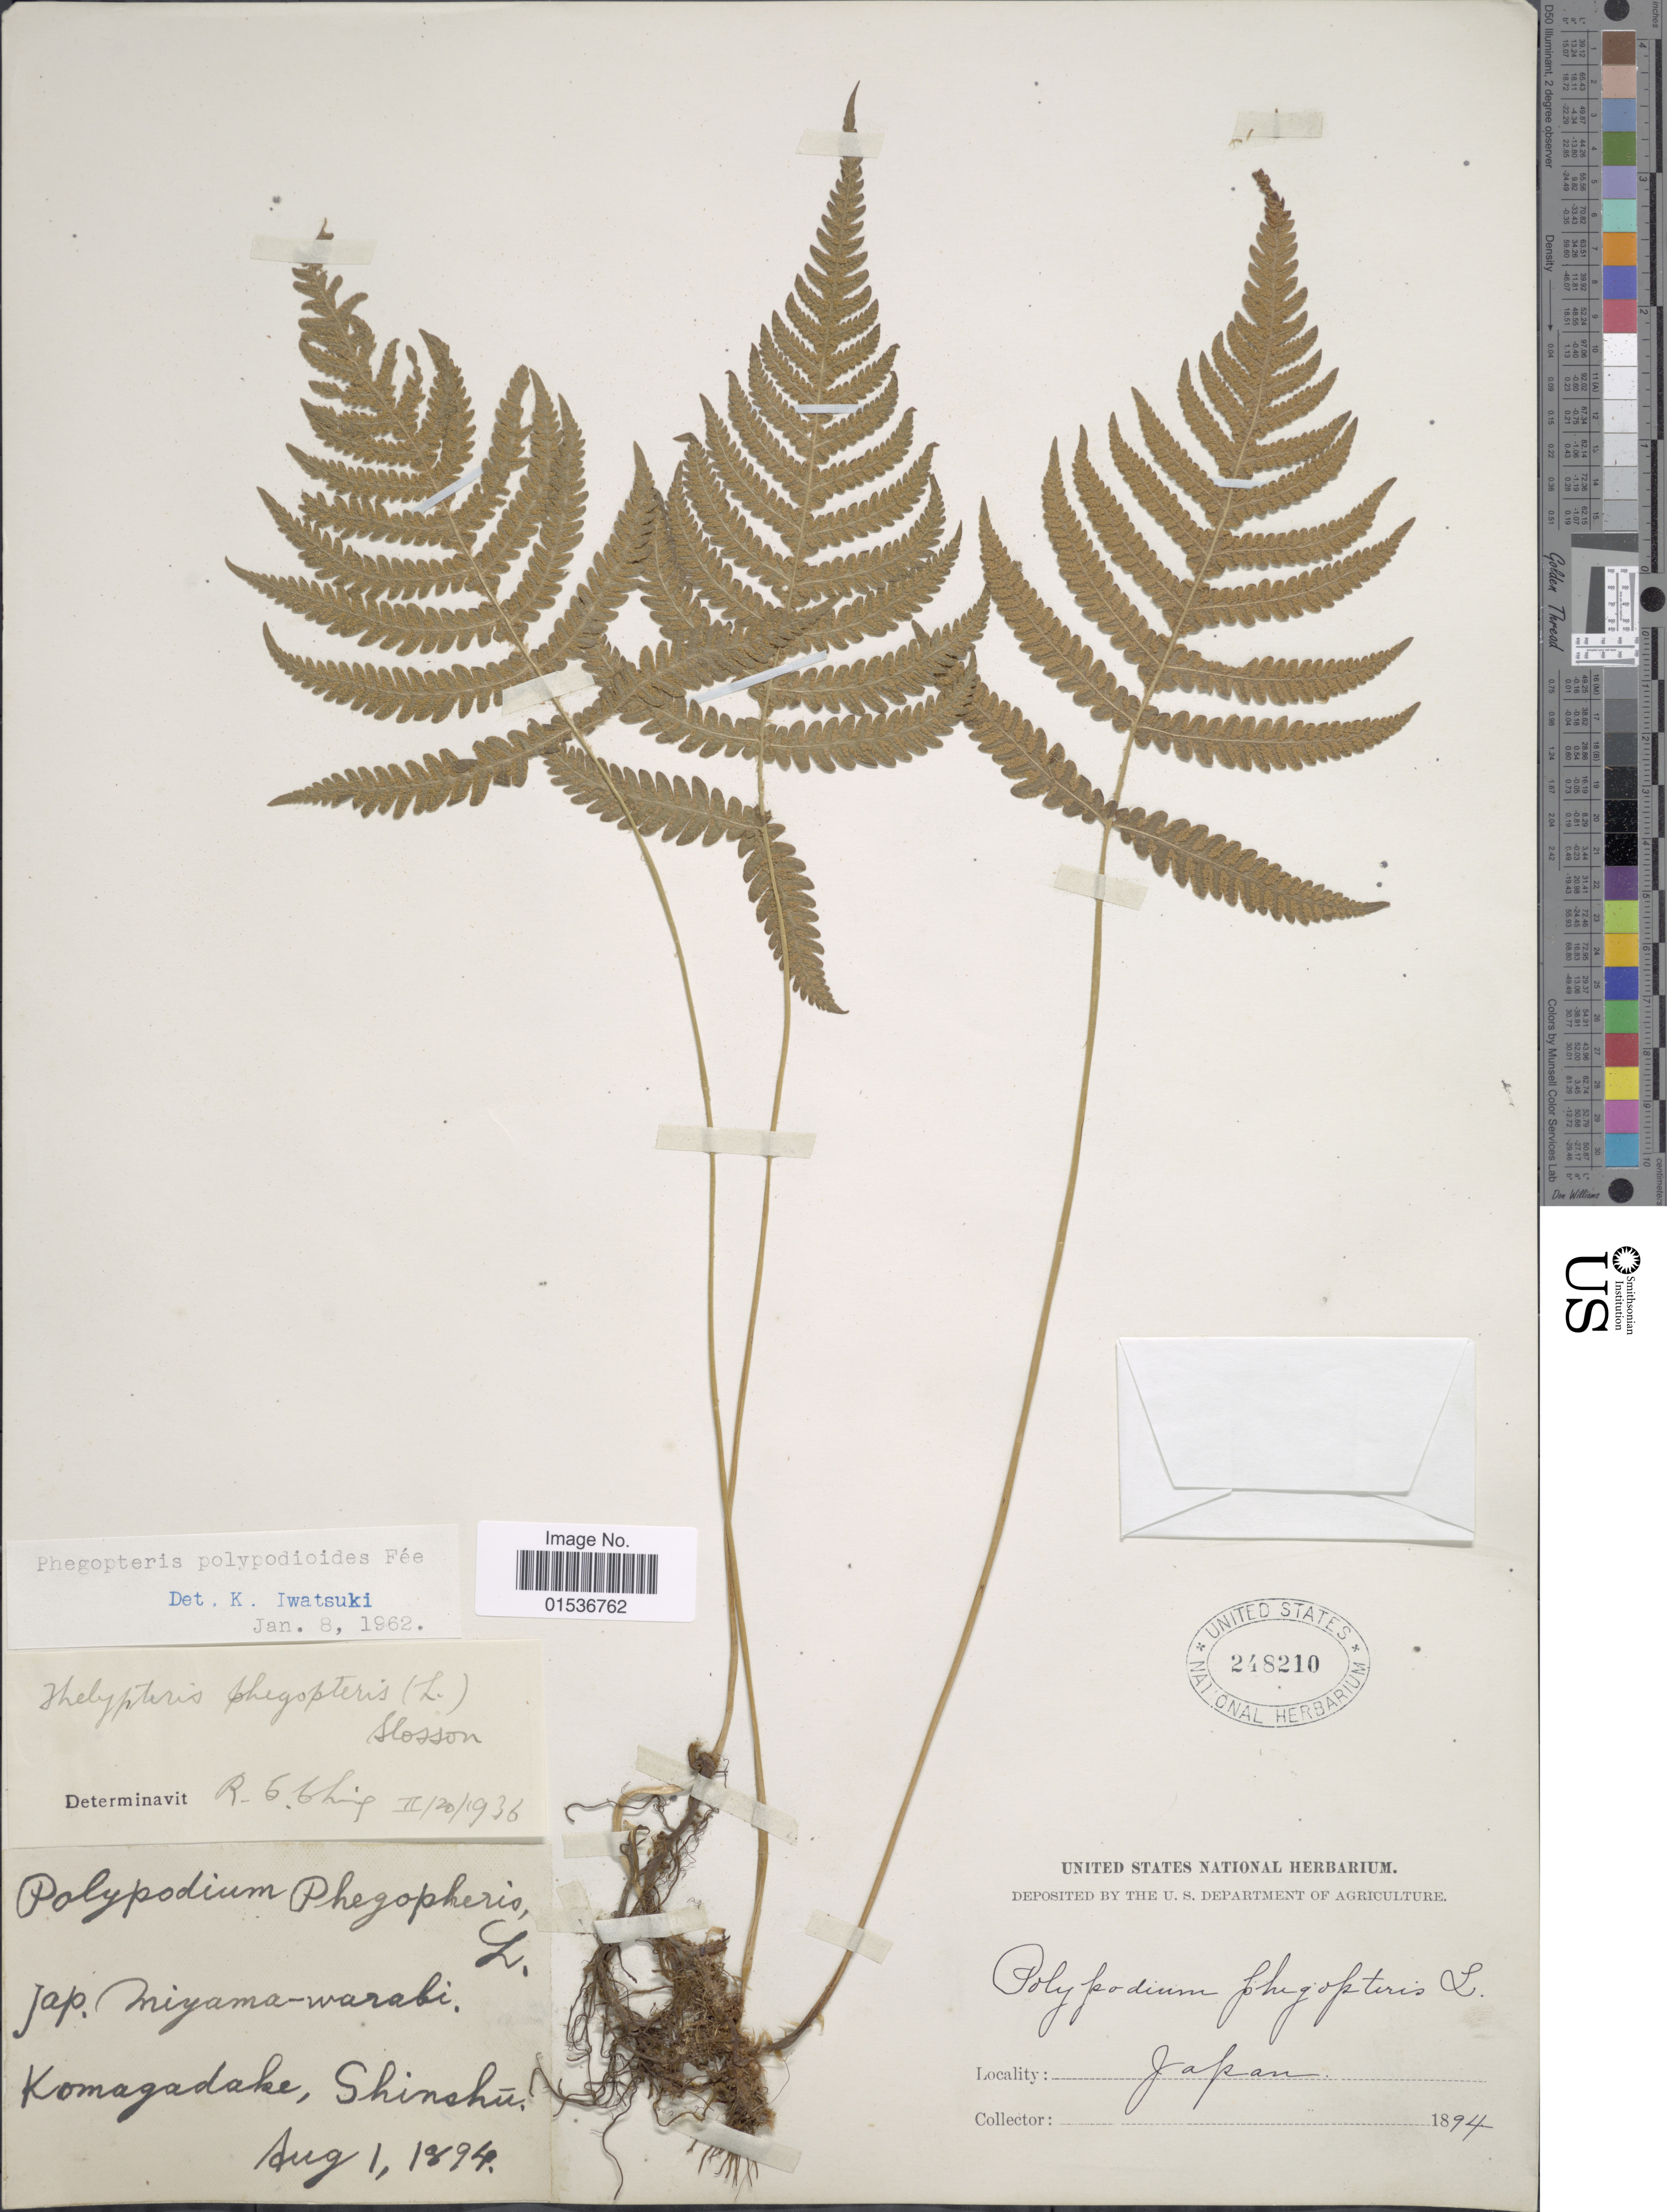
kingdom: Plantae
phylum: Tracheophyta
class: Polypodiopsida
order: Polypodiales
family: Thelypteridaceae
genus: Phegopteris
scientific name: Phegopteris oreopteris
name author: (Ehrh.) Fée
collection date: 1894-08-01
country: Japan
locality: Komagadake, Shinshu. Japan.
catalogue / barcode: US 248210